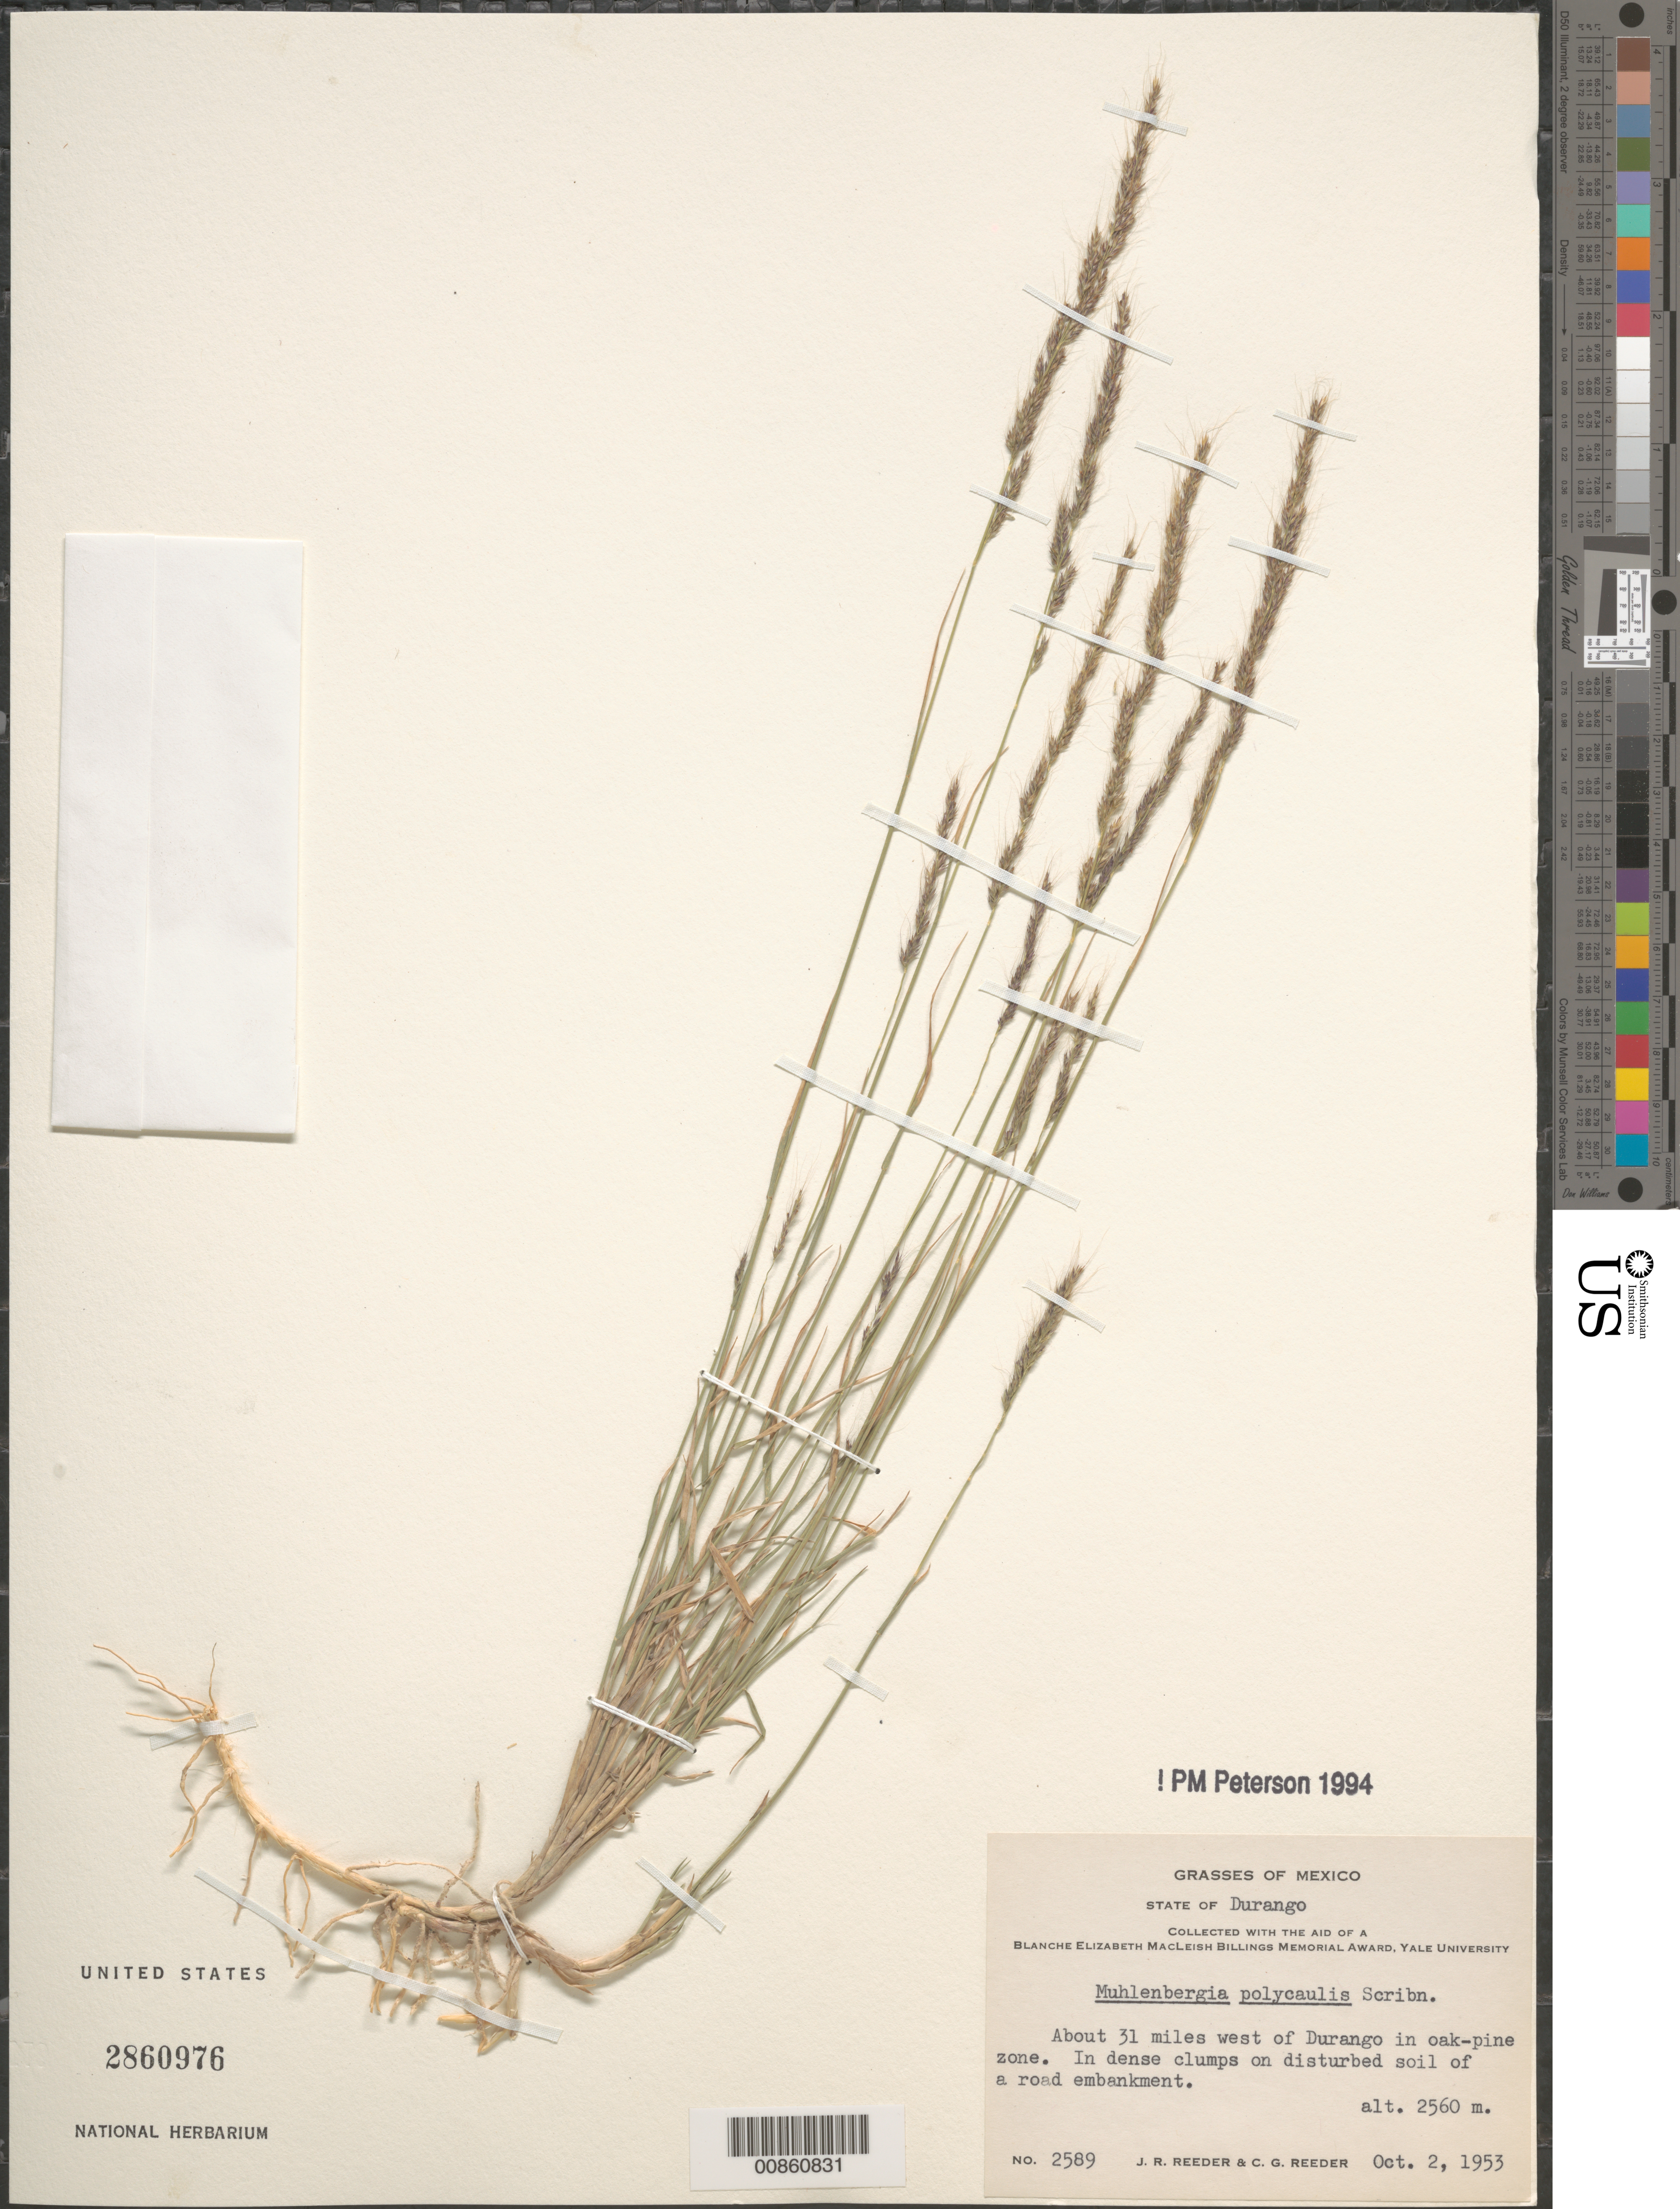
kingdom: Plantae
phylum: Tracheophyta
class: Liliopsida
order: Poales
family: Poaceae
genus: Muhlenbergia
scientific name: Muhlenbergia polycaulis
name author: Scribn.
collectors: C. G. Reeder & J. R. Reeder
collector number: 2589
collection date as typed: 02 Oct 1953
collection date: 1953-10-02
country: Mexico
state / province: Durango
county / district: Durango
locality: Km 50 carr. Durango-El Salto, mpio. Durango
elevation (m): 2350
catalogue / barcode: US 2860976